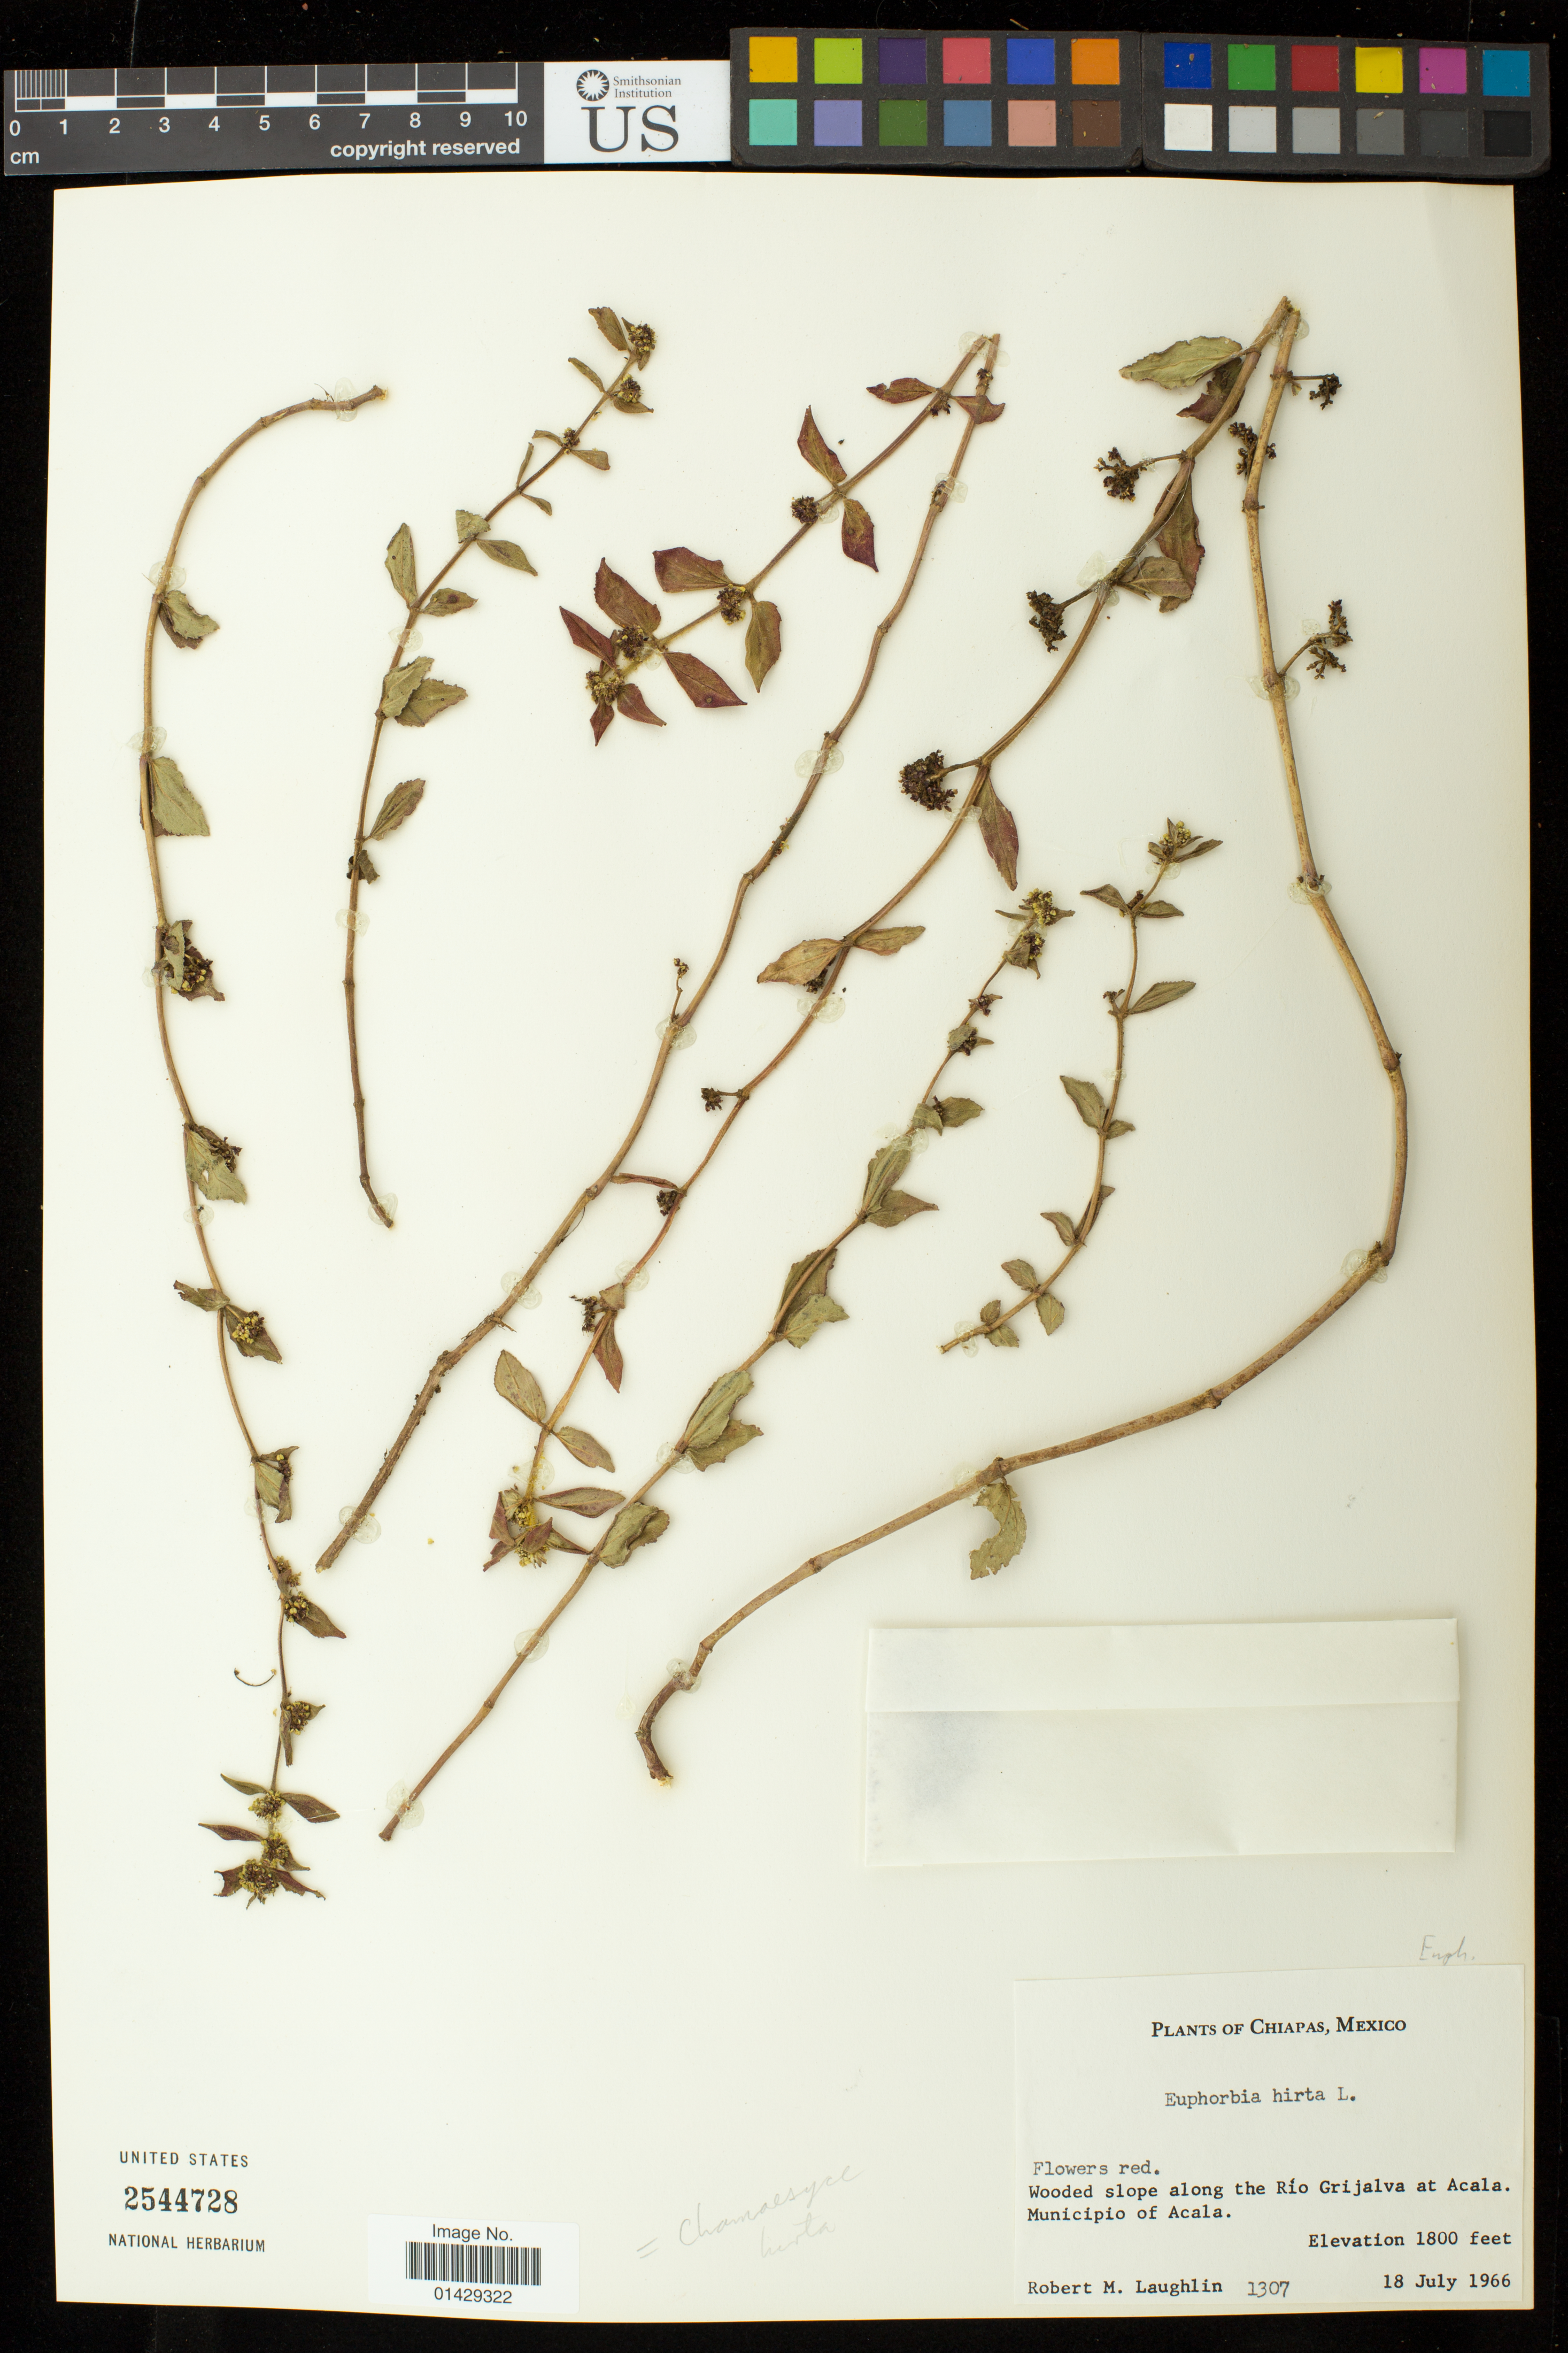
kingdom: Plantae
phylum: Tracheophyta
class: Magnoliopsida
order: Malpighiales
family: Euphorbiaceae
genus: Euphorbia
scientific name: Euphorbia hirta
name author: L.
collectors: R. M. Laughlin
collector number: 1307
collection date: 1966-07-18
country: Mexico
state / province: Chiapas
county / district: Acala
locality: slope along the Rio Grijalva at Acala Municipio of Acala.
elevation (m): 549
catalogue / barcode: US 2544728